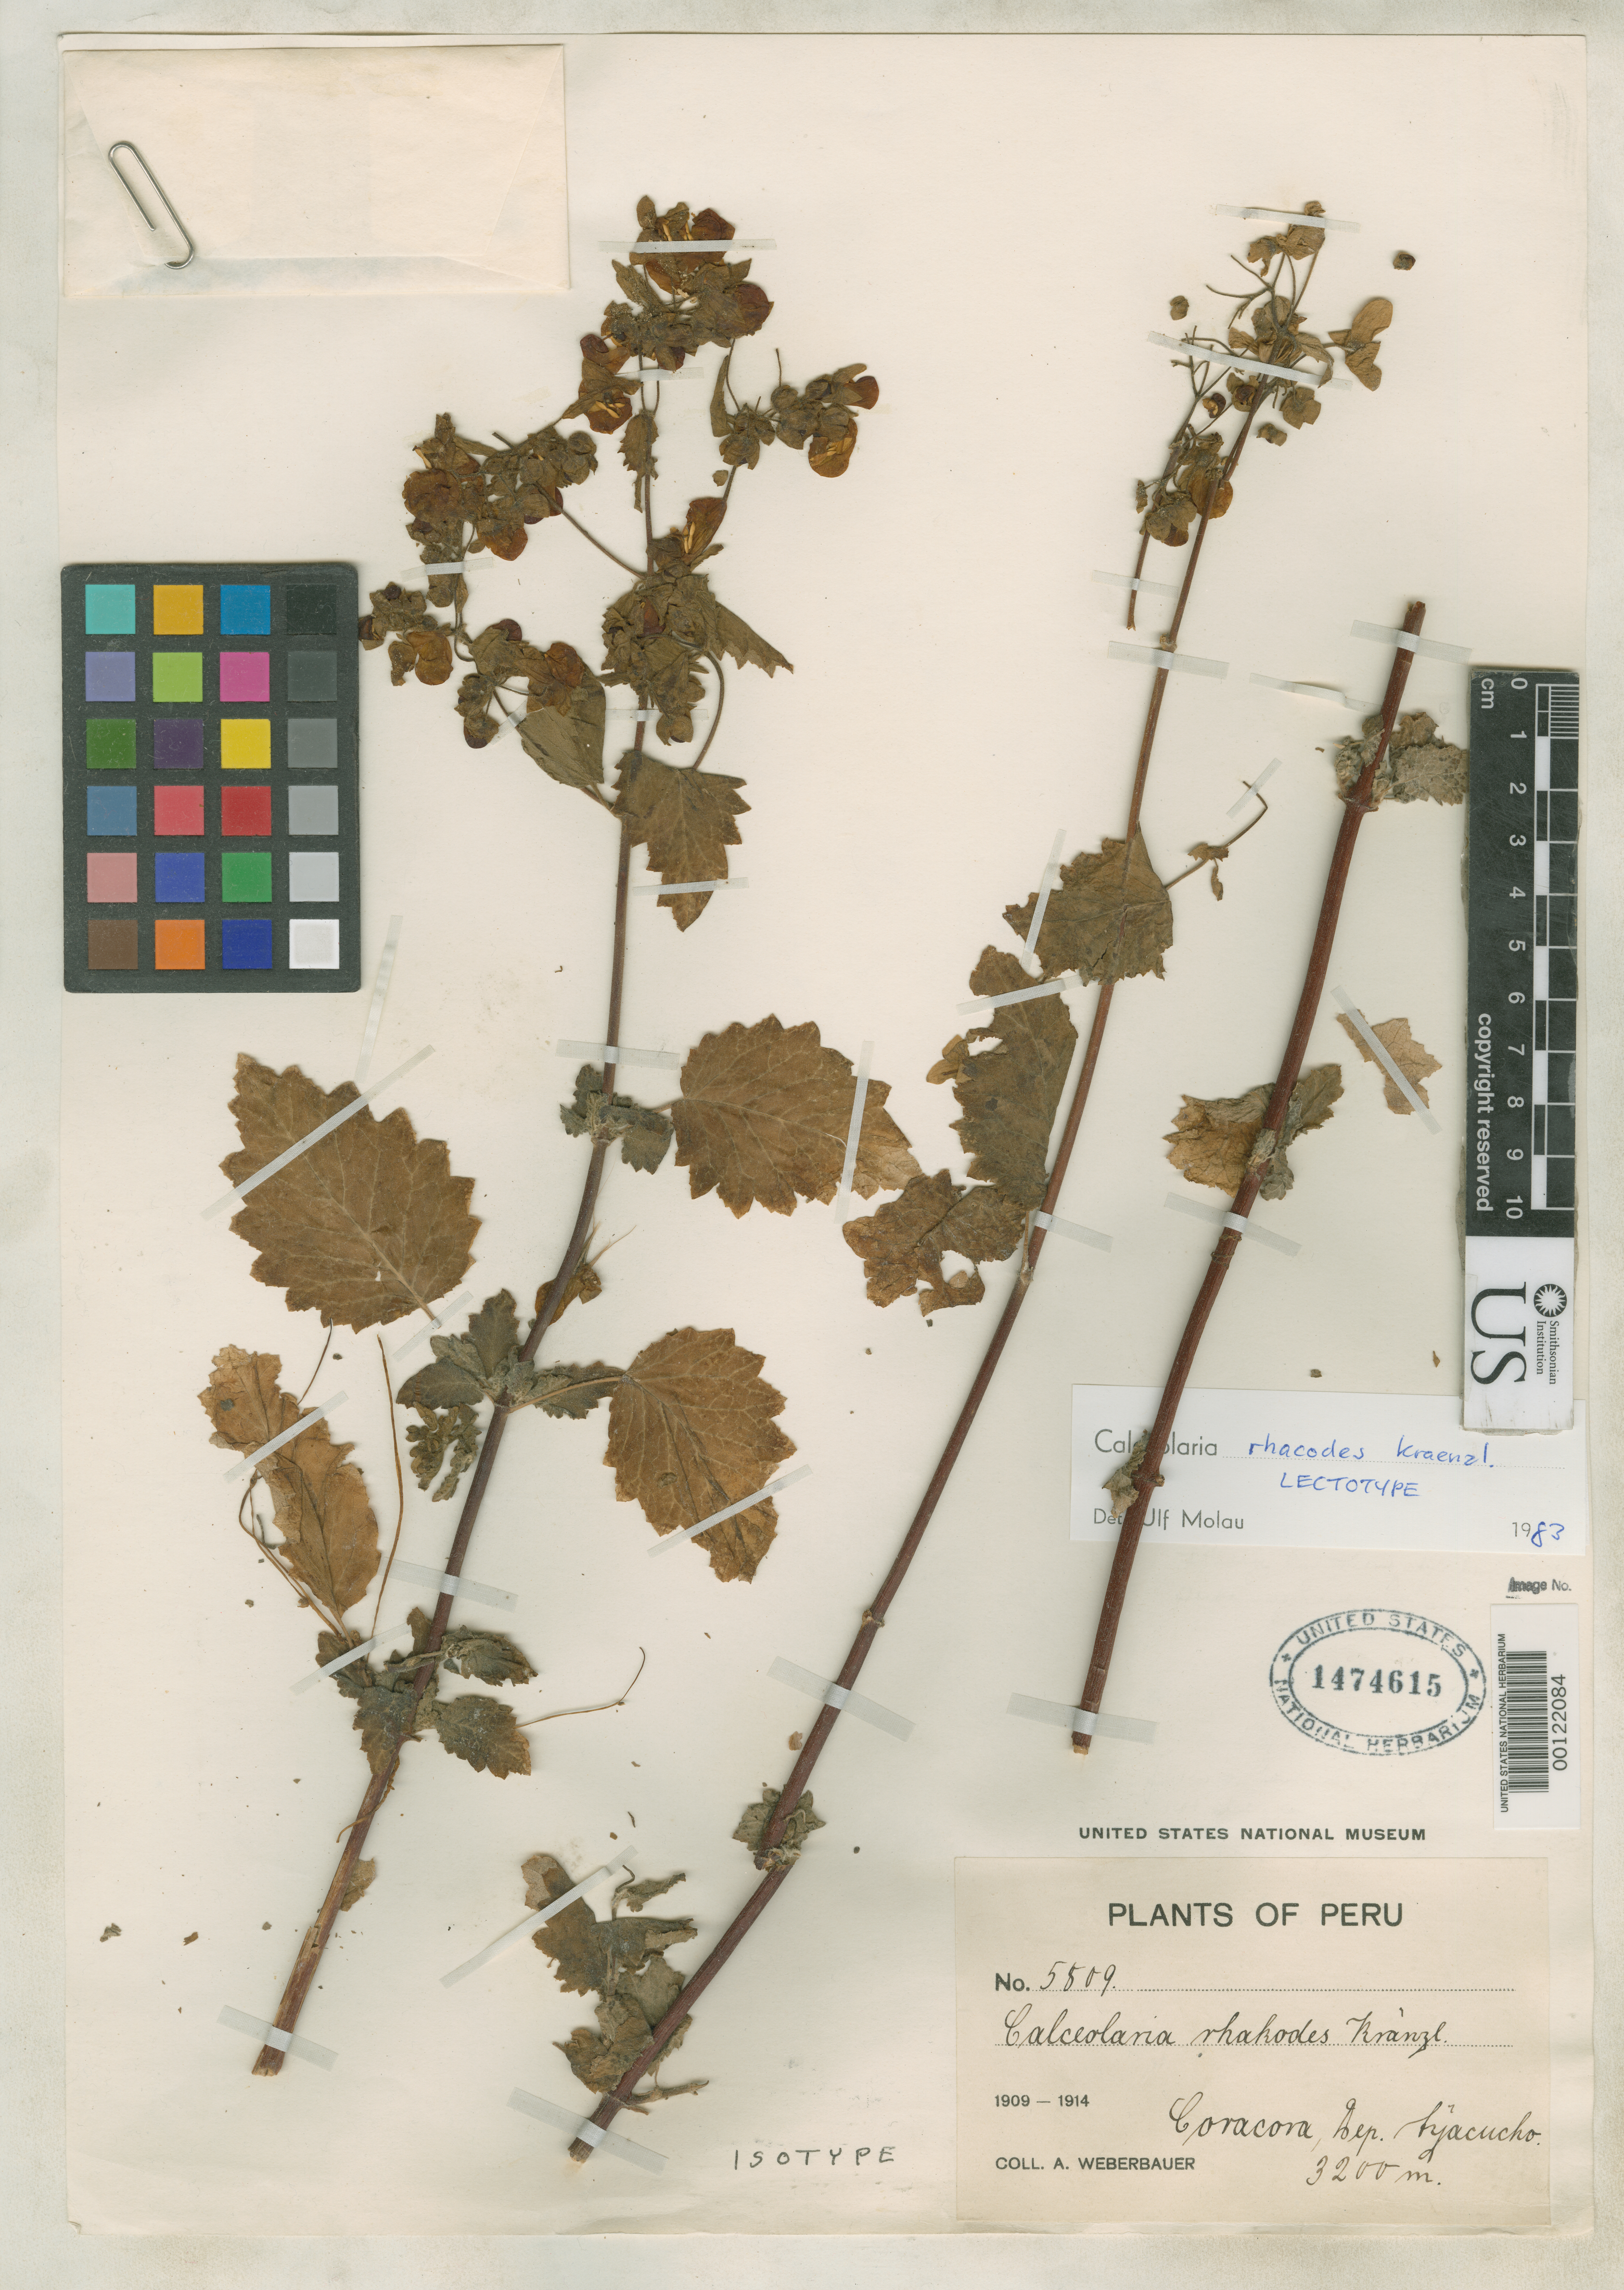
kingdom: Plantae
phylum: Tracheophyta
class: Magnoliopsida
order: Lamiales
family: Calceolariaceae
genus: Calceolaria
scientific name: Calceolaria rhacodes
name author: Kraenzl.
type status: Lectotype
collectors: A. Weberbauer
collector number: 5809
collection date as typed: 1909 to -- --- 1914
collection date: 1909/1914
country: Peru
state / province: Ayacucho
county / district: Parinacochas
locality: Parinacochas; Coracora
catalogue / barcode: US 1474615